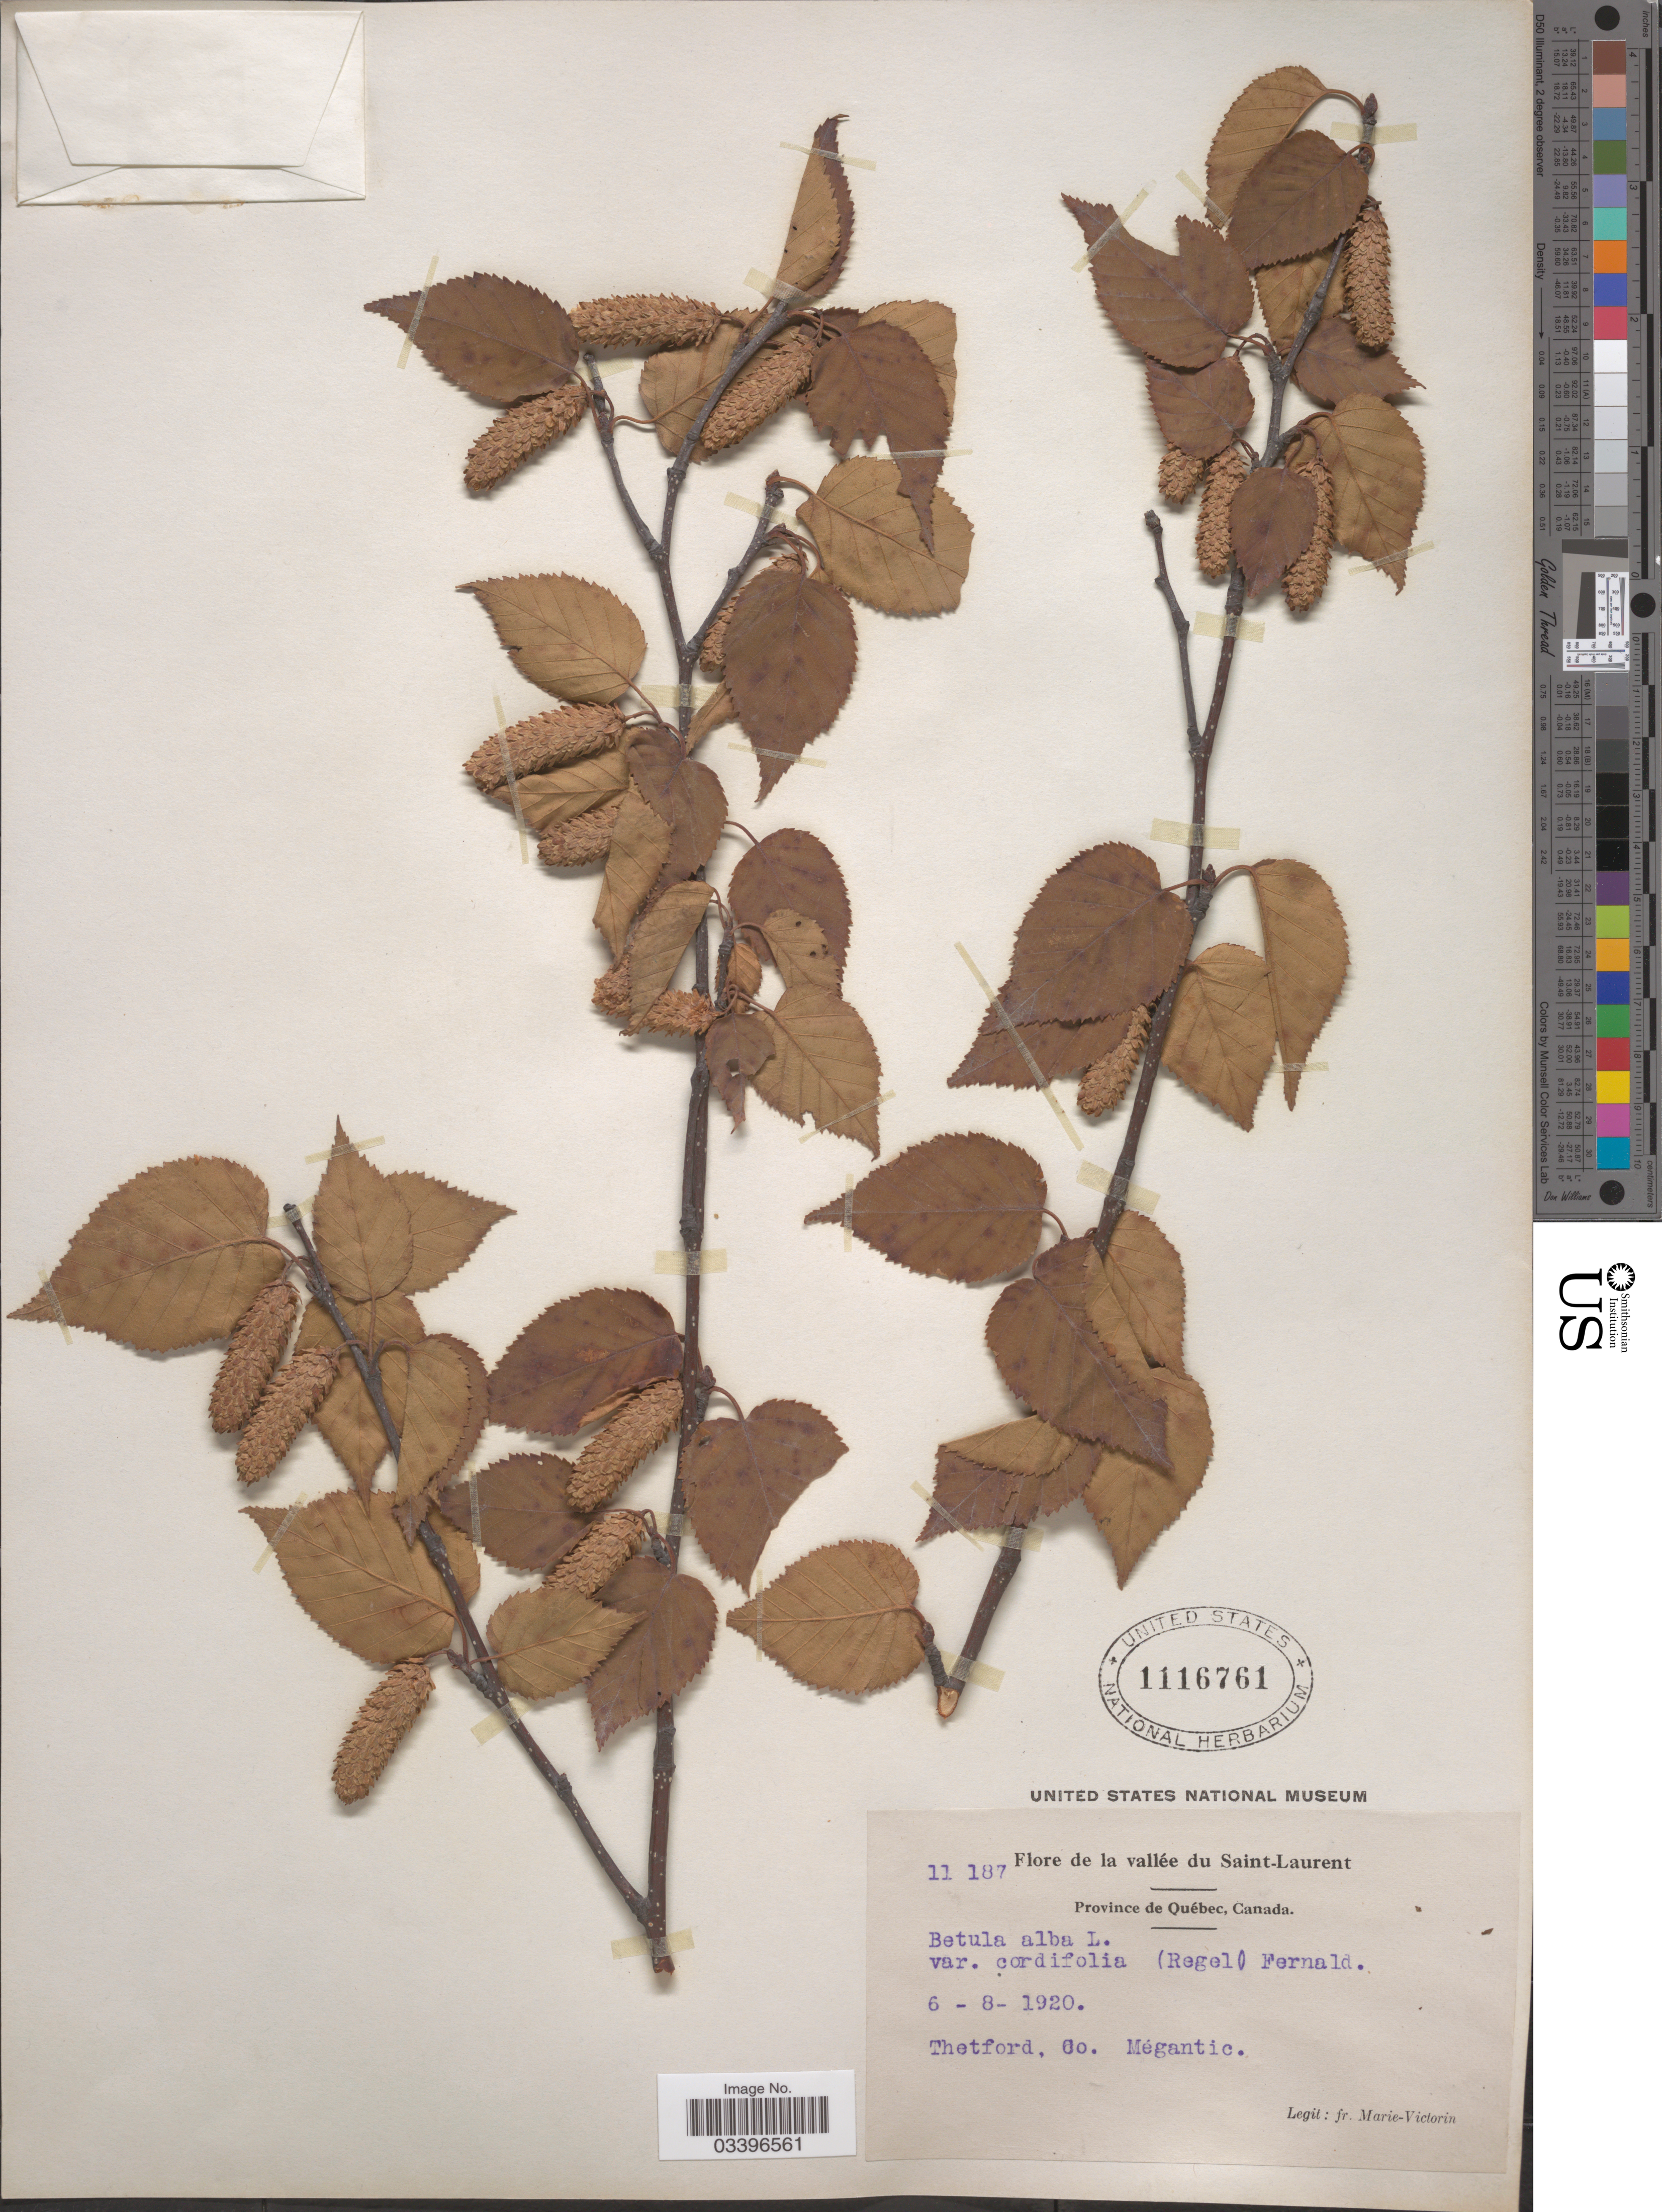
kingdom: Plantae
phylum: Tracheophyta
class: Magnoliopsida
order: Fagales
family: Betulaceae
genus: Betula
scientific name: Betula papyrifera var. cordifolia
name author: (Regel) Regel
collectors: F. Marie-Victorin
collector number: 11187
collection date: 1920-08-06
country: Canada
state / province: Quebec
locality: Vallée du Saint-Laurent. Thetford, Co. Mégantic.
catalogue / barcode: US 1116761